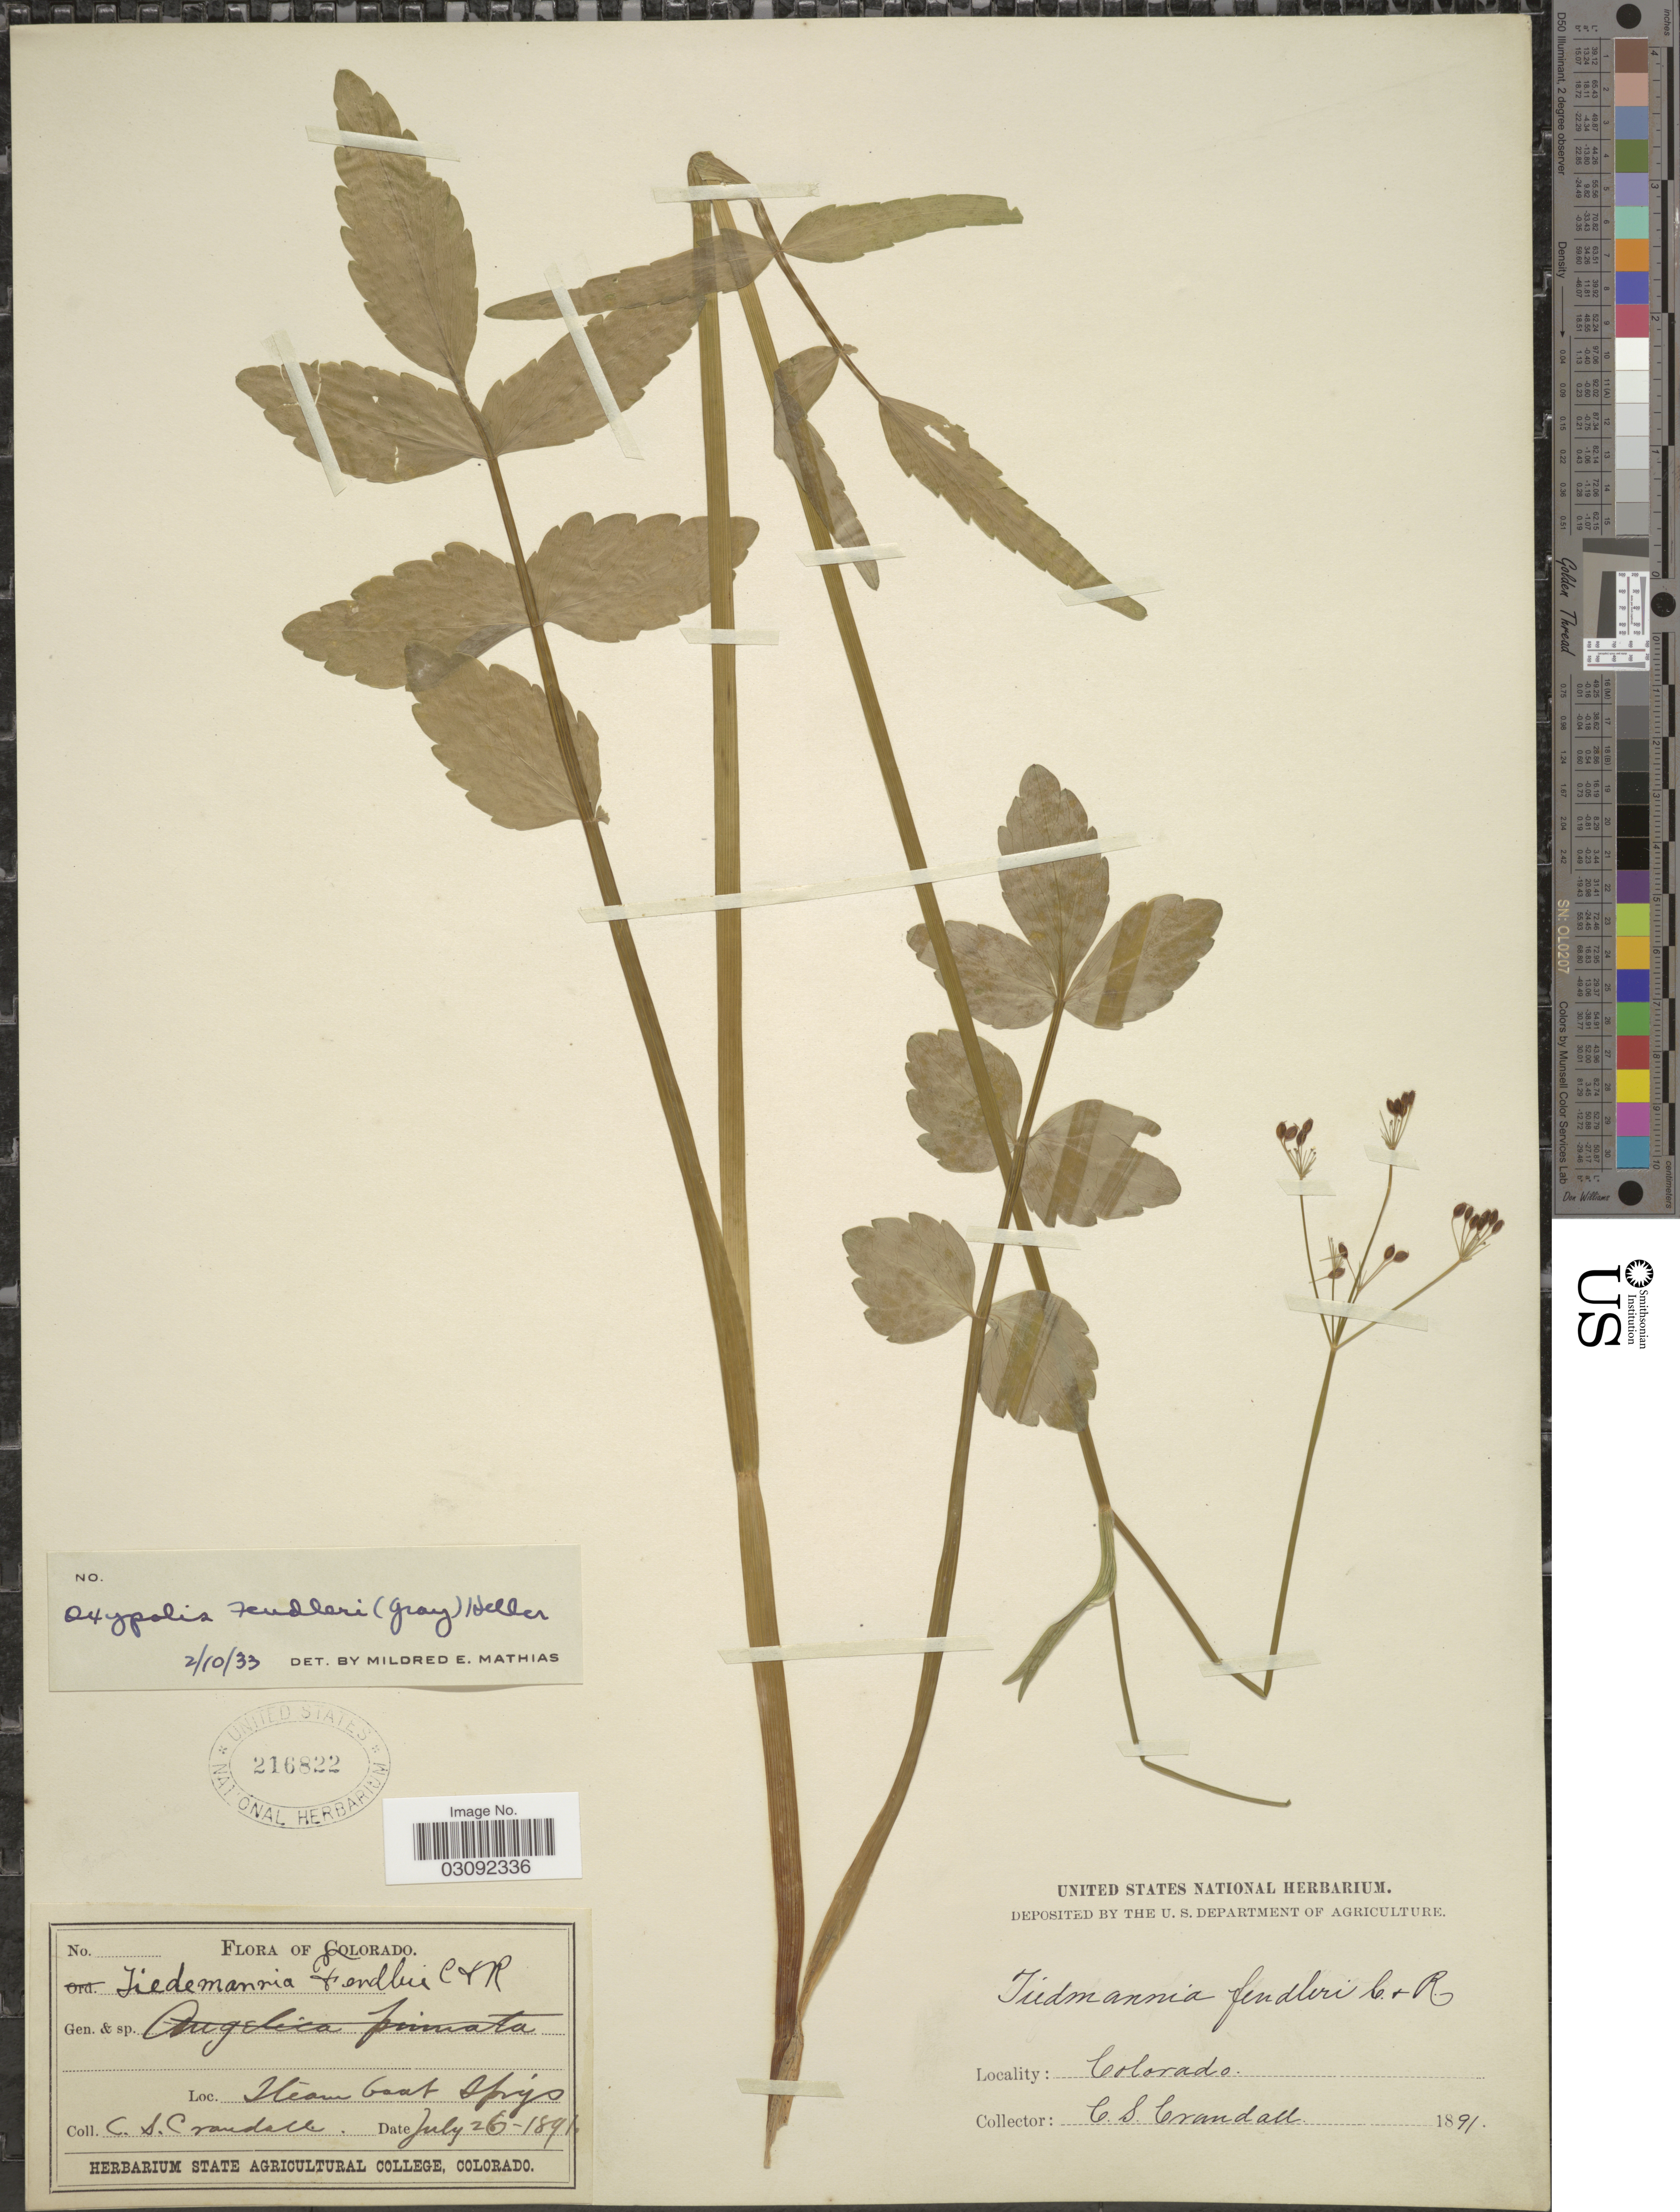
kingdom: Plantae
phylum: Tracheophyta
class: Magnoliopsida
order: Apiales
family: Apiaceae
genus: Oxypolis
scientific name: Oxypolis fendleri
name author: (A. Gray) A. Heller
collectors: C. Crandall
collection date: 1891-07-26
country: United States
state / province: Colorado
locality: Steamboat Spgs.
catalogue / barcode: US 216822